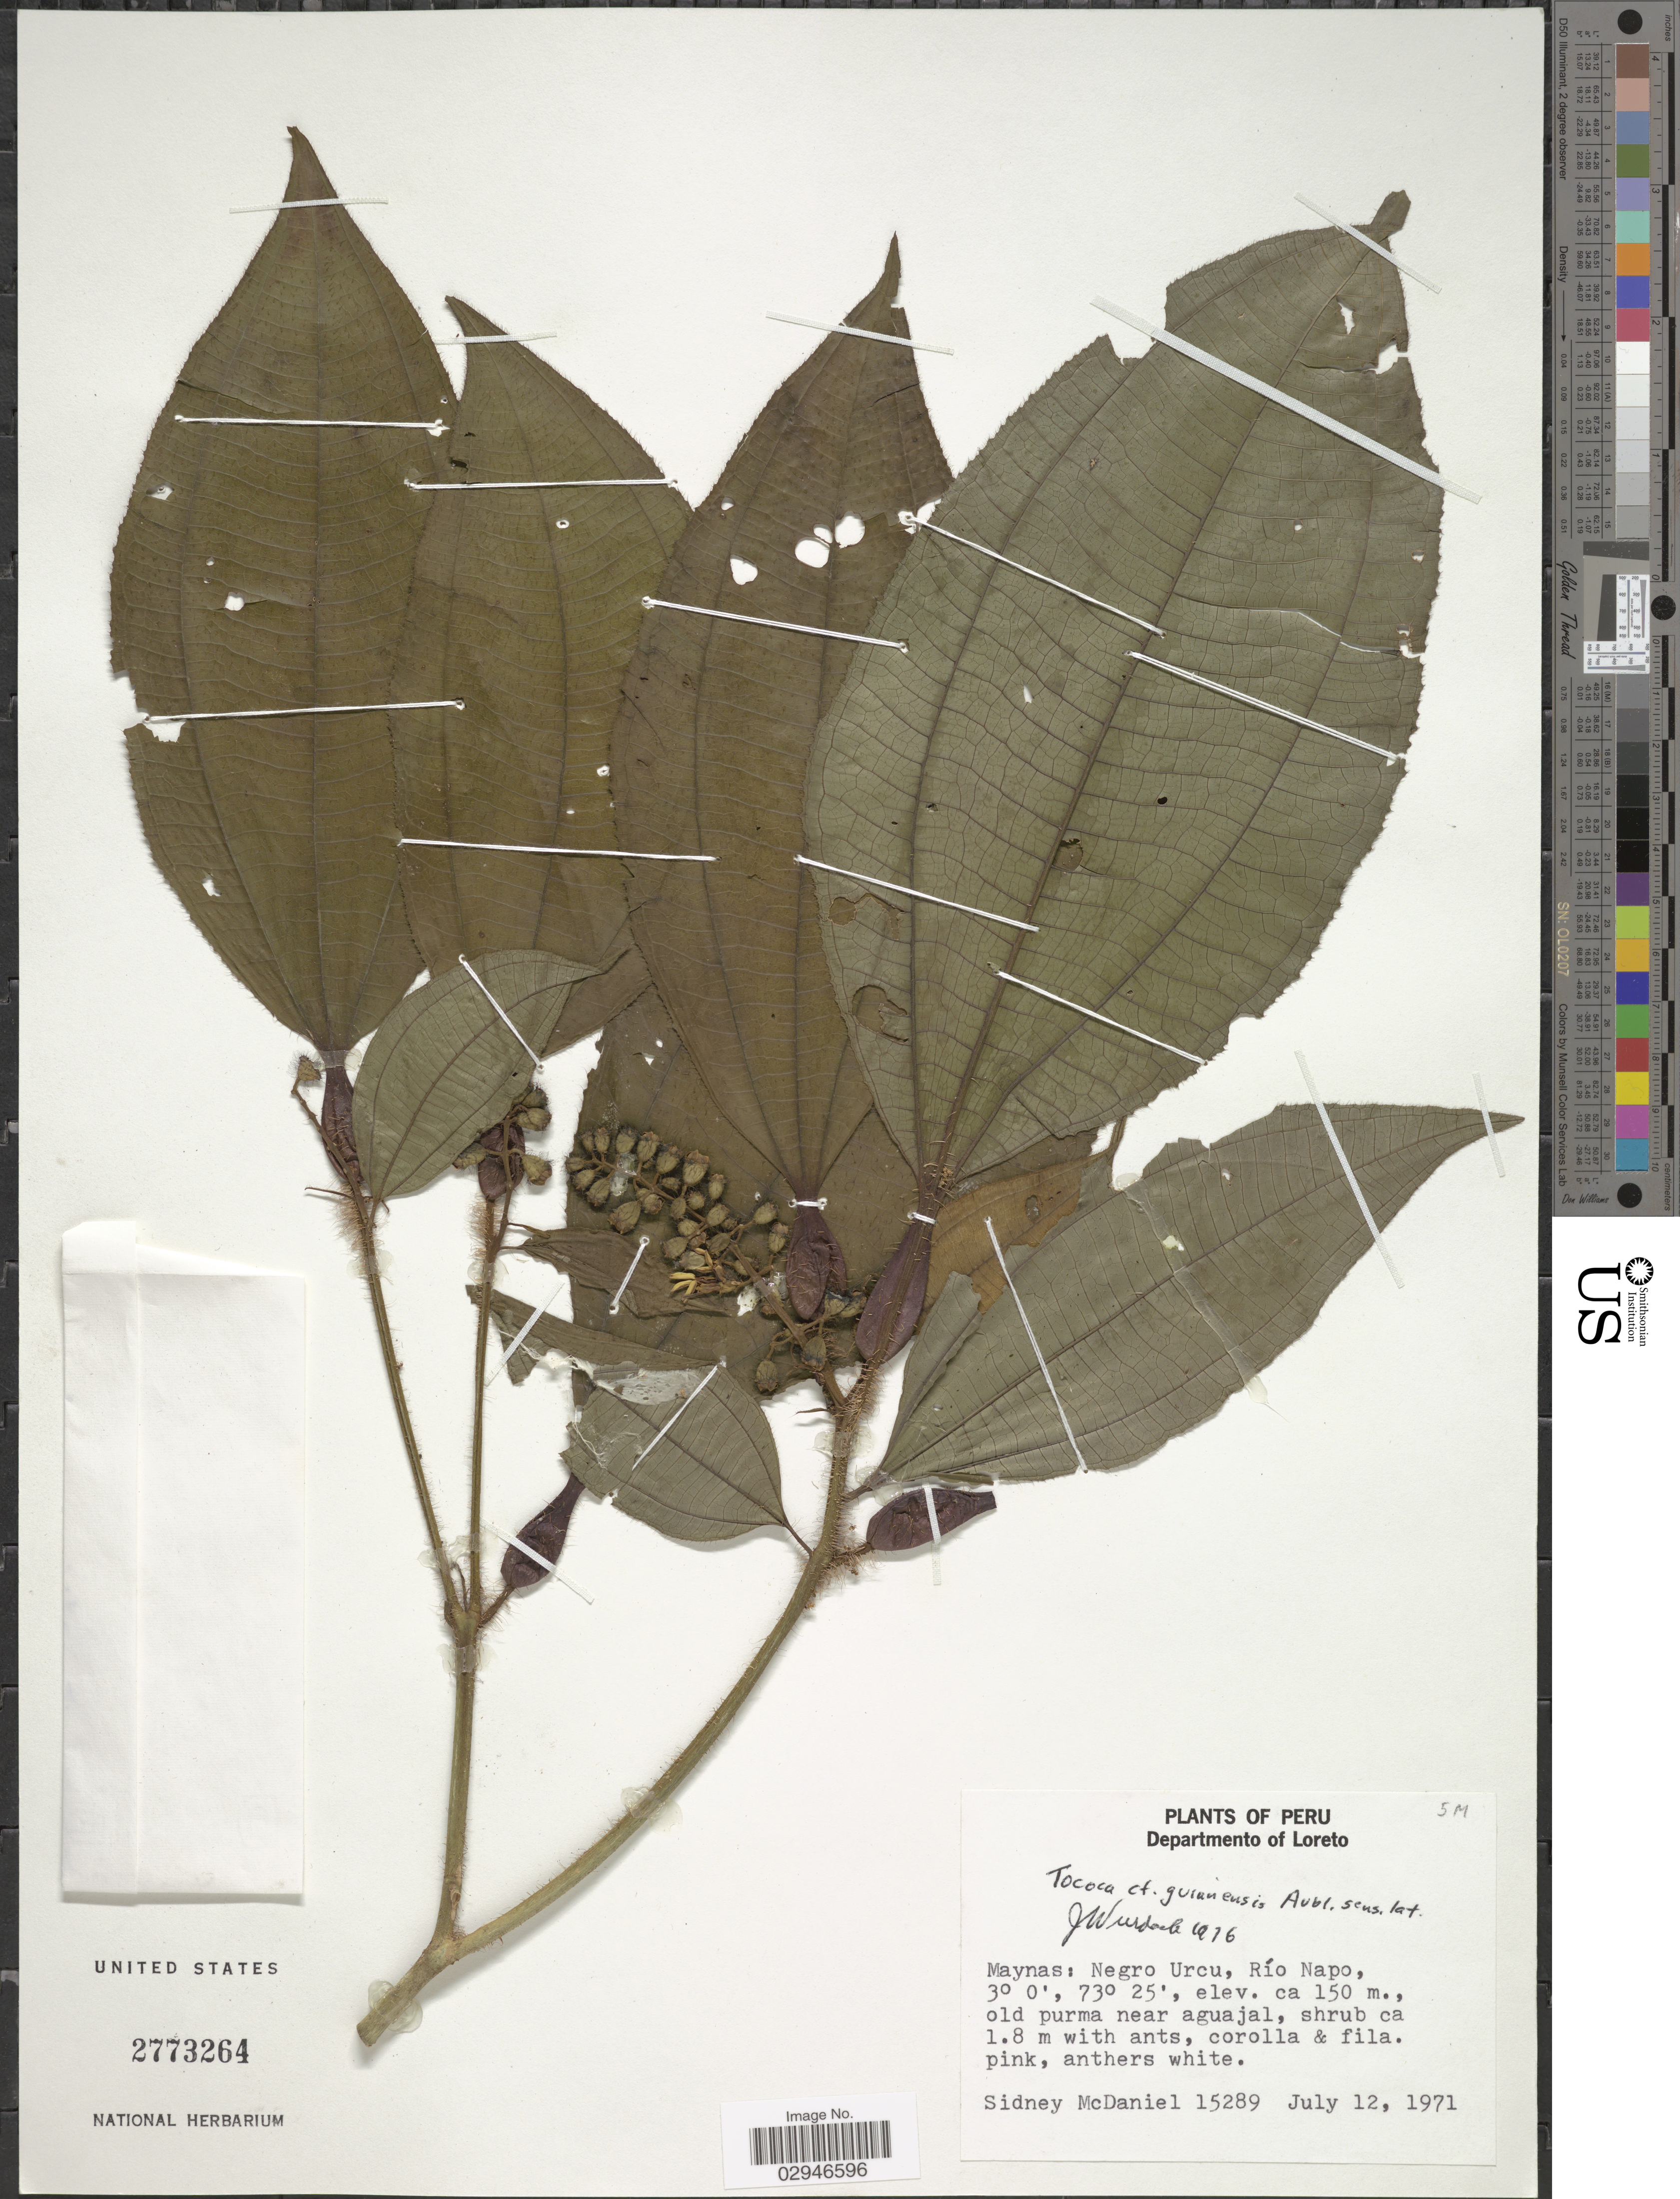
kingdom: Plantae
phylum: Tracheophyta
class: Magnoliopsida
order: Myrtales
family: Melastomataceae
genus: Tococa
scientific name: Tococa guianensis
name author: Aubl.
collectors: S. McDaniel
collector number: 15289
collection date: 1971-07-12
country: Peru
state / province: Loreto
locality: Department of Loreto, Maynas, Negro Urcu, Río Napo.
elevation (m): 150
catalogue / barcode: US 2773264